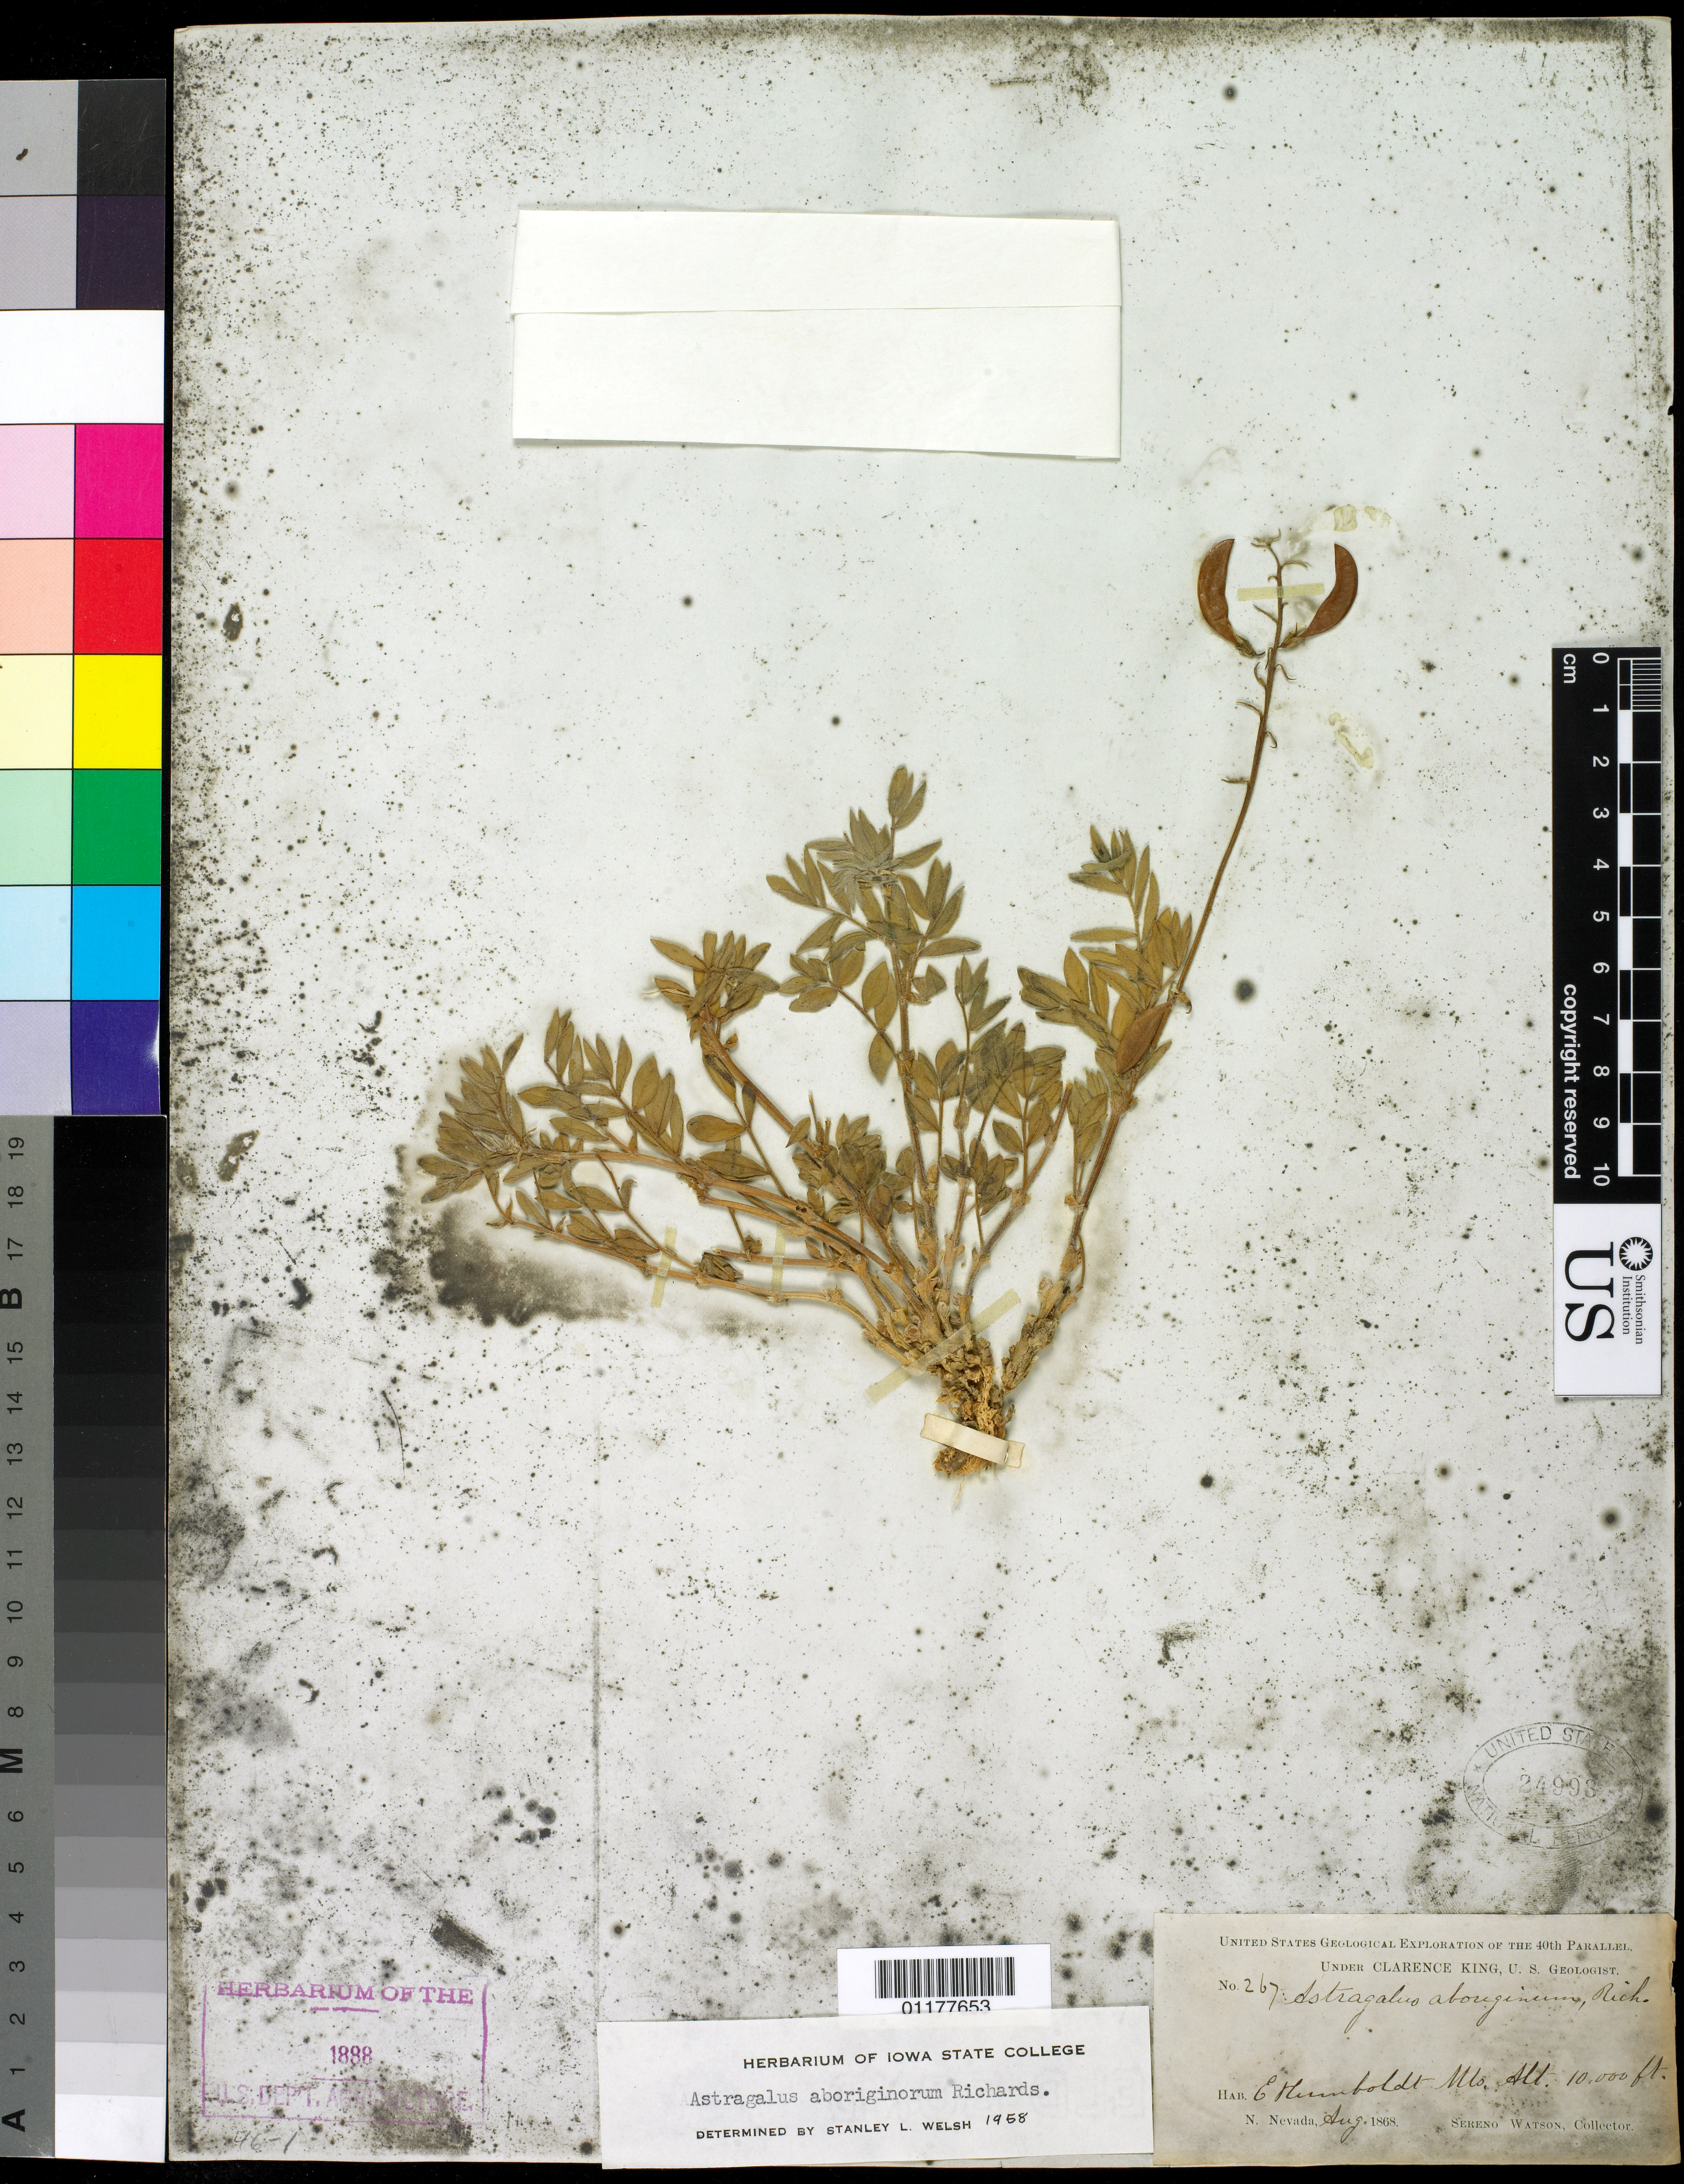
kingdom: Plantae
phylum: Tracheophyta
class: Magnoliopsida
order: Fabales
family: Fabaceae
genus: Astragalus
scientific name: Astragalus aboriginum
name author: Richardson ex Spreng.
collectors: S. Watson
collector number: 267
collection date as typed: Aug 1868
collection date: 1868-08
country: United States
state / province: Nevada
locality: East Humboldt Mts.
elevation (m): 3048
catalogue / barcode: US 24998